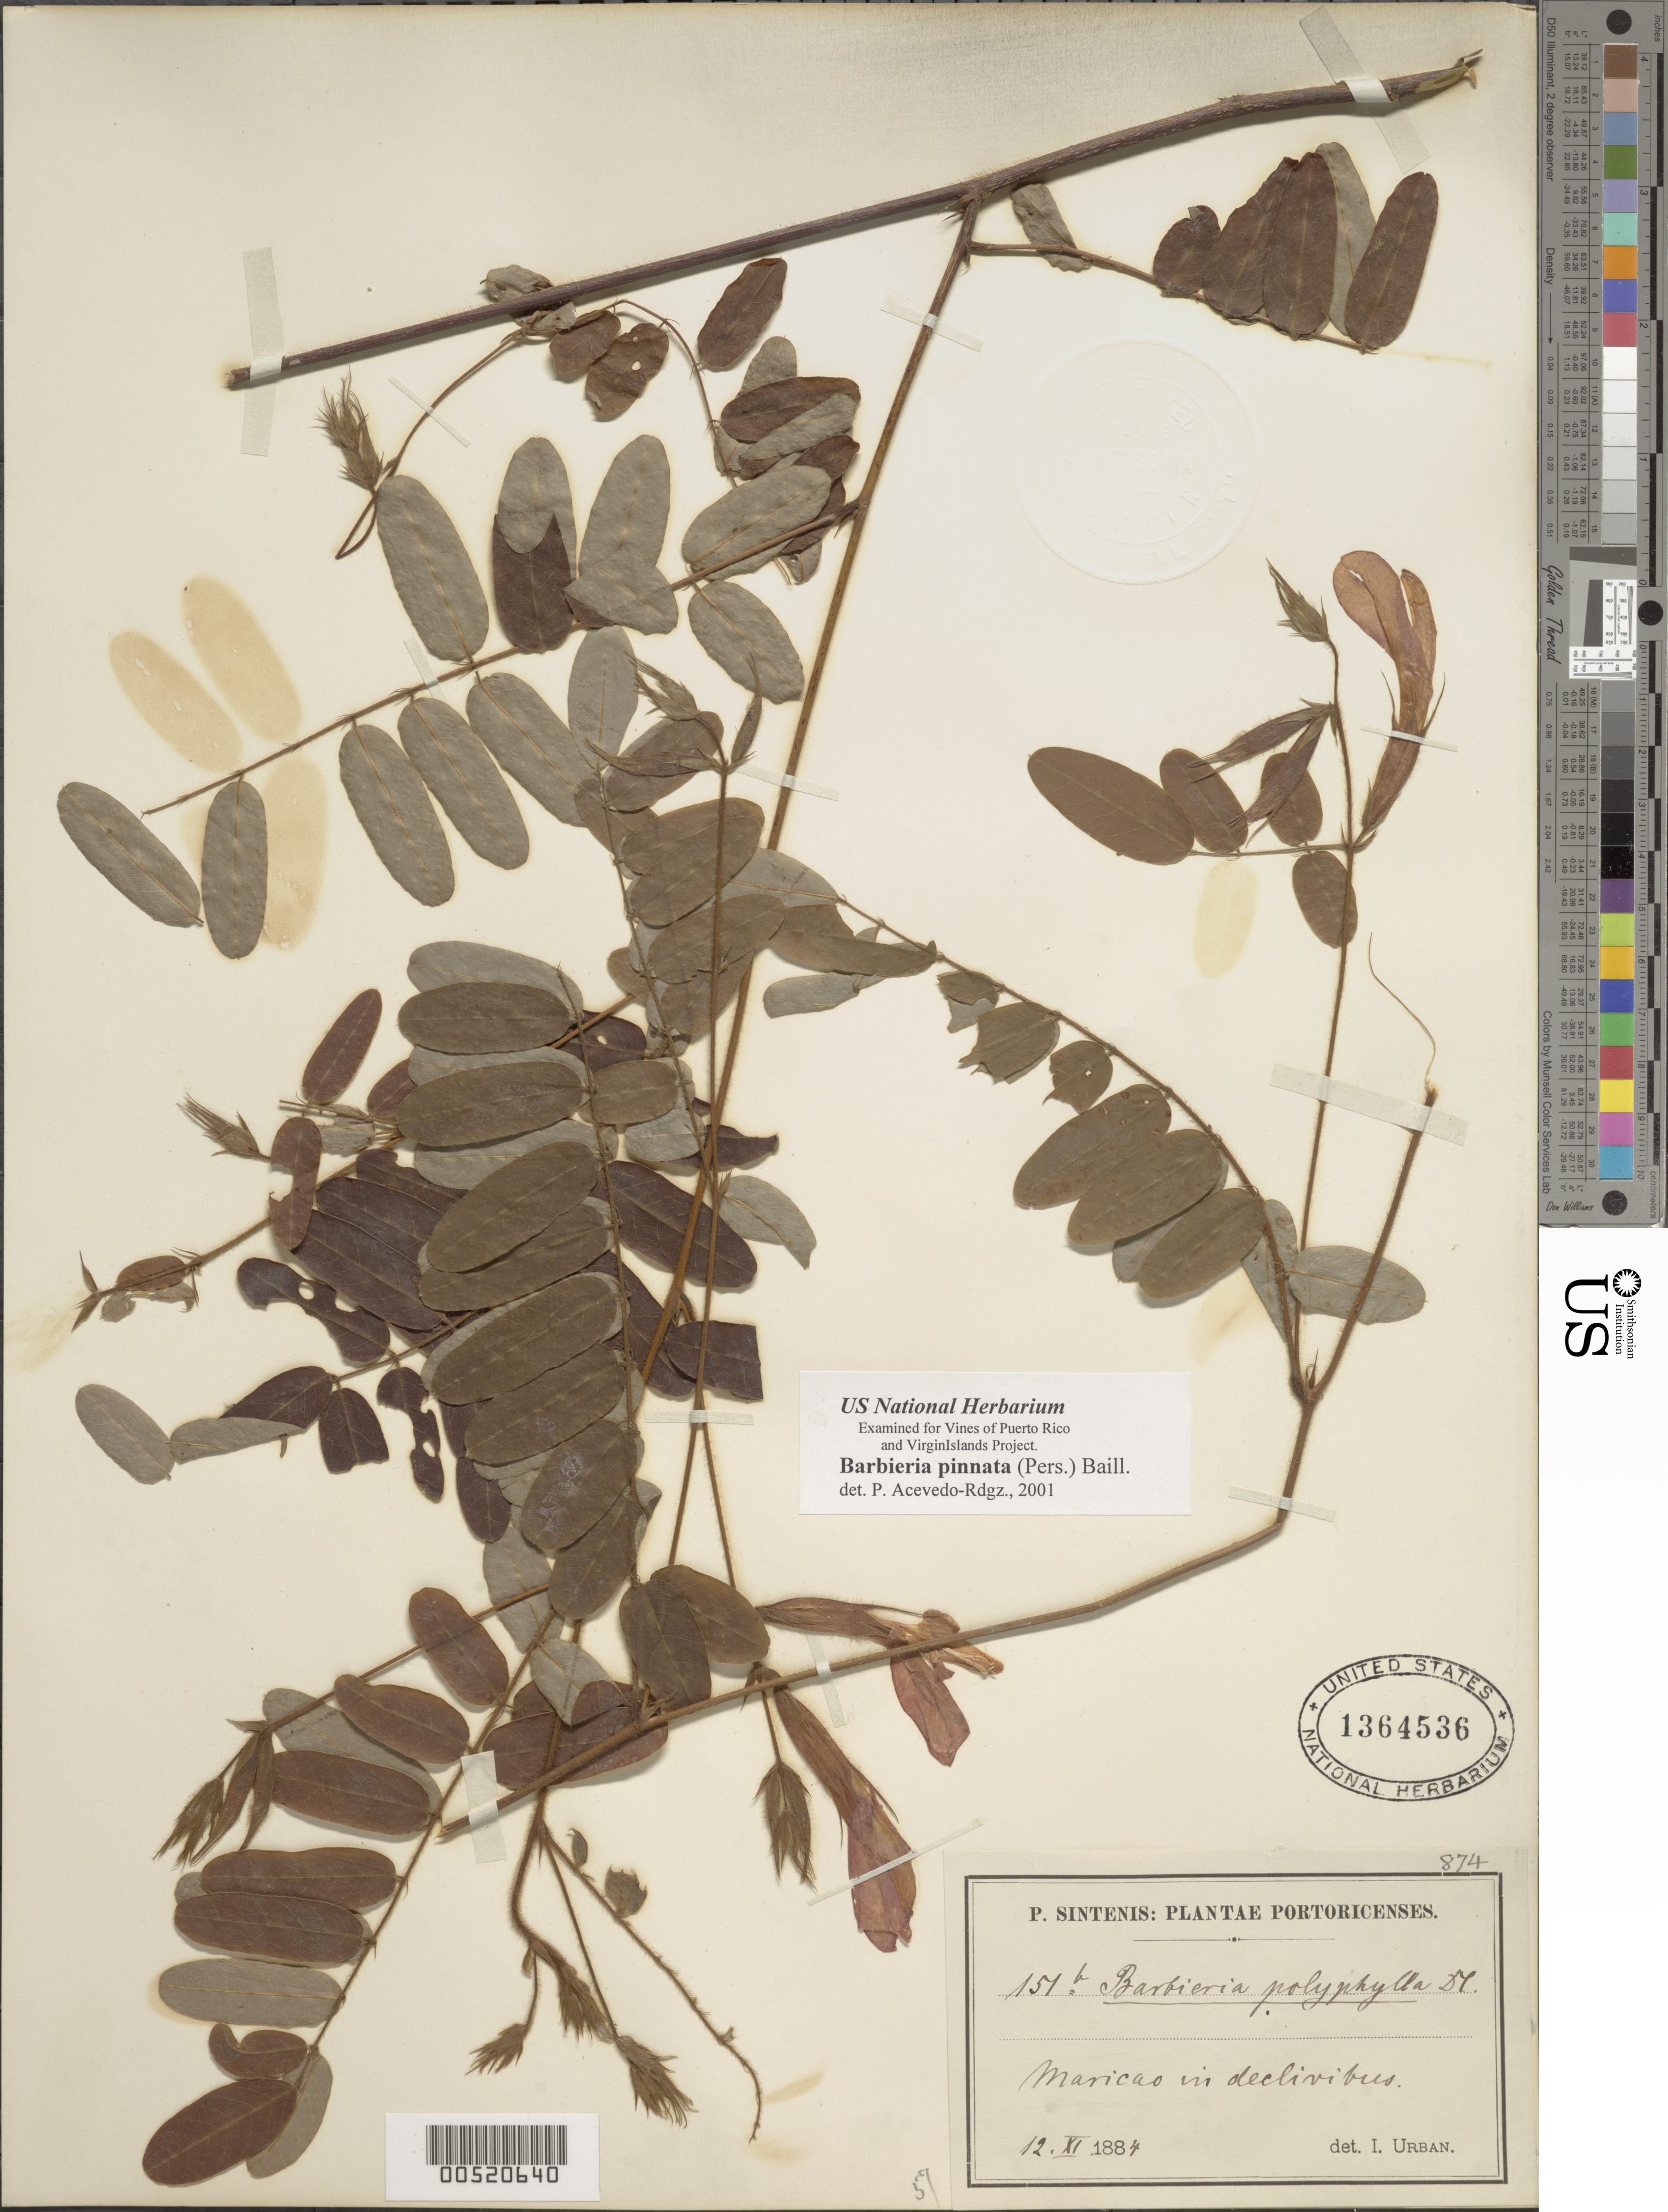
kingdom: Plantae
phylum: Tracheophyta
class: Magnoliopsida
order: Fabales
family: Fabaceae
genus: Barbieria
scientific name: Barbieria pinnata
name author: (Pers.) Baill.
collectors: P. Sintenis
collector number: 151 b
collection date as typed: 12 Nov 1884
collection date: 1884-11-12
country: Puerto Rico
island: Greater Antilles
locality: Maricao. In declivibus.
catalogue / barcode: US 1364536